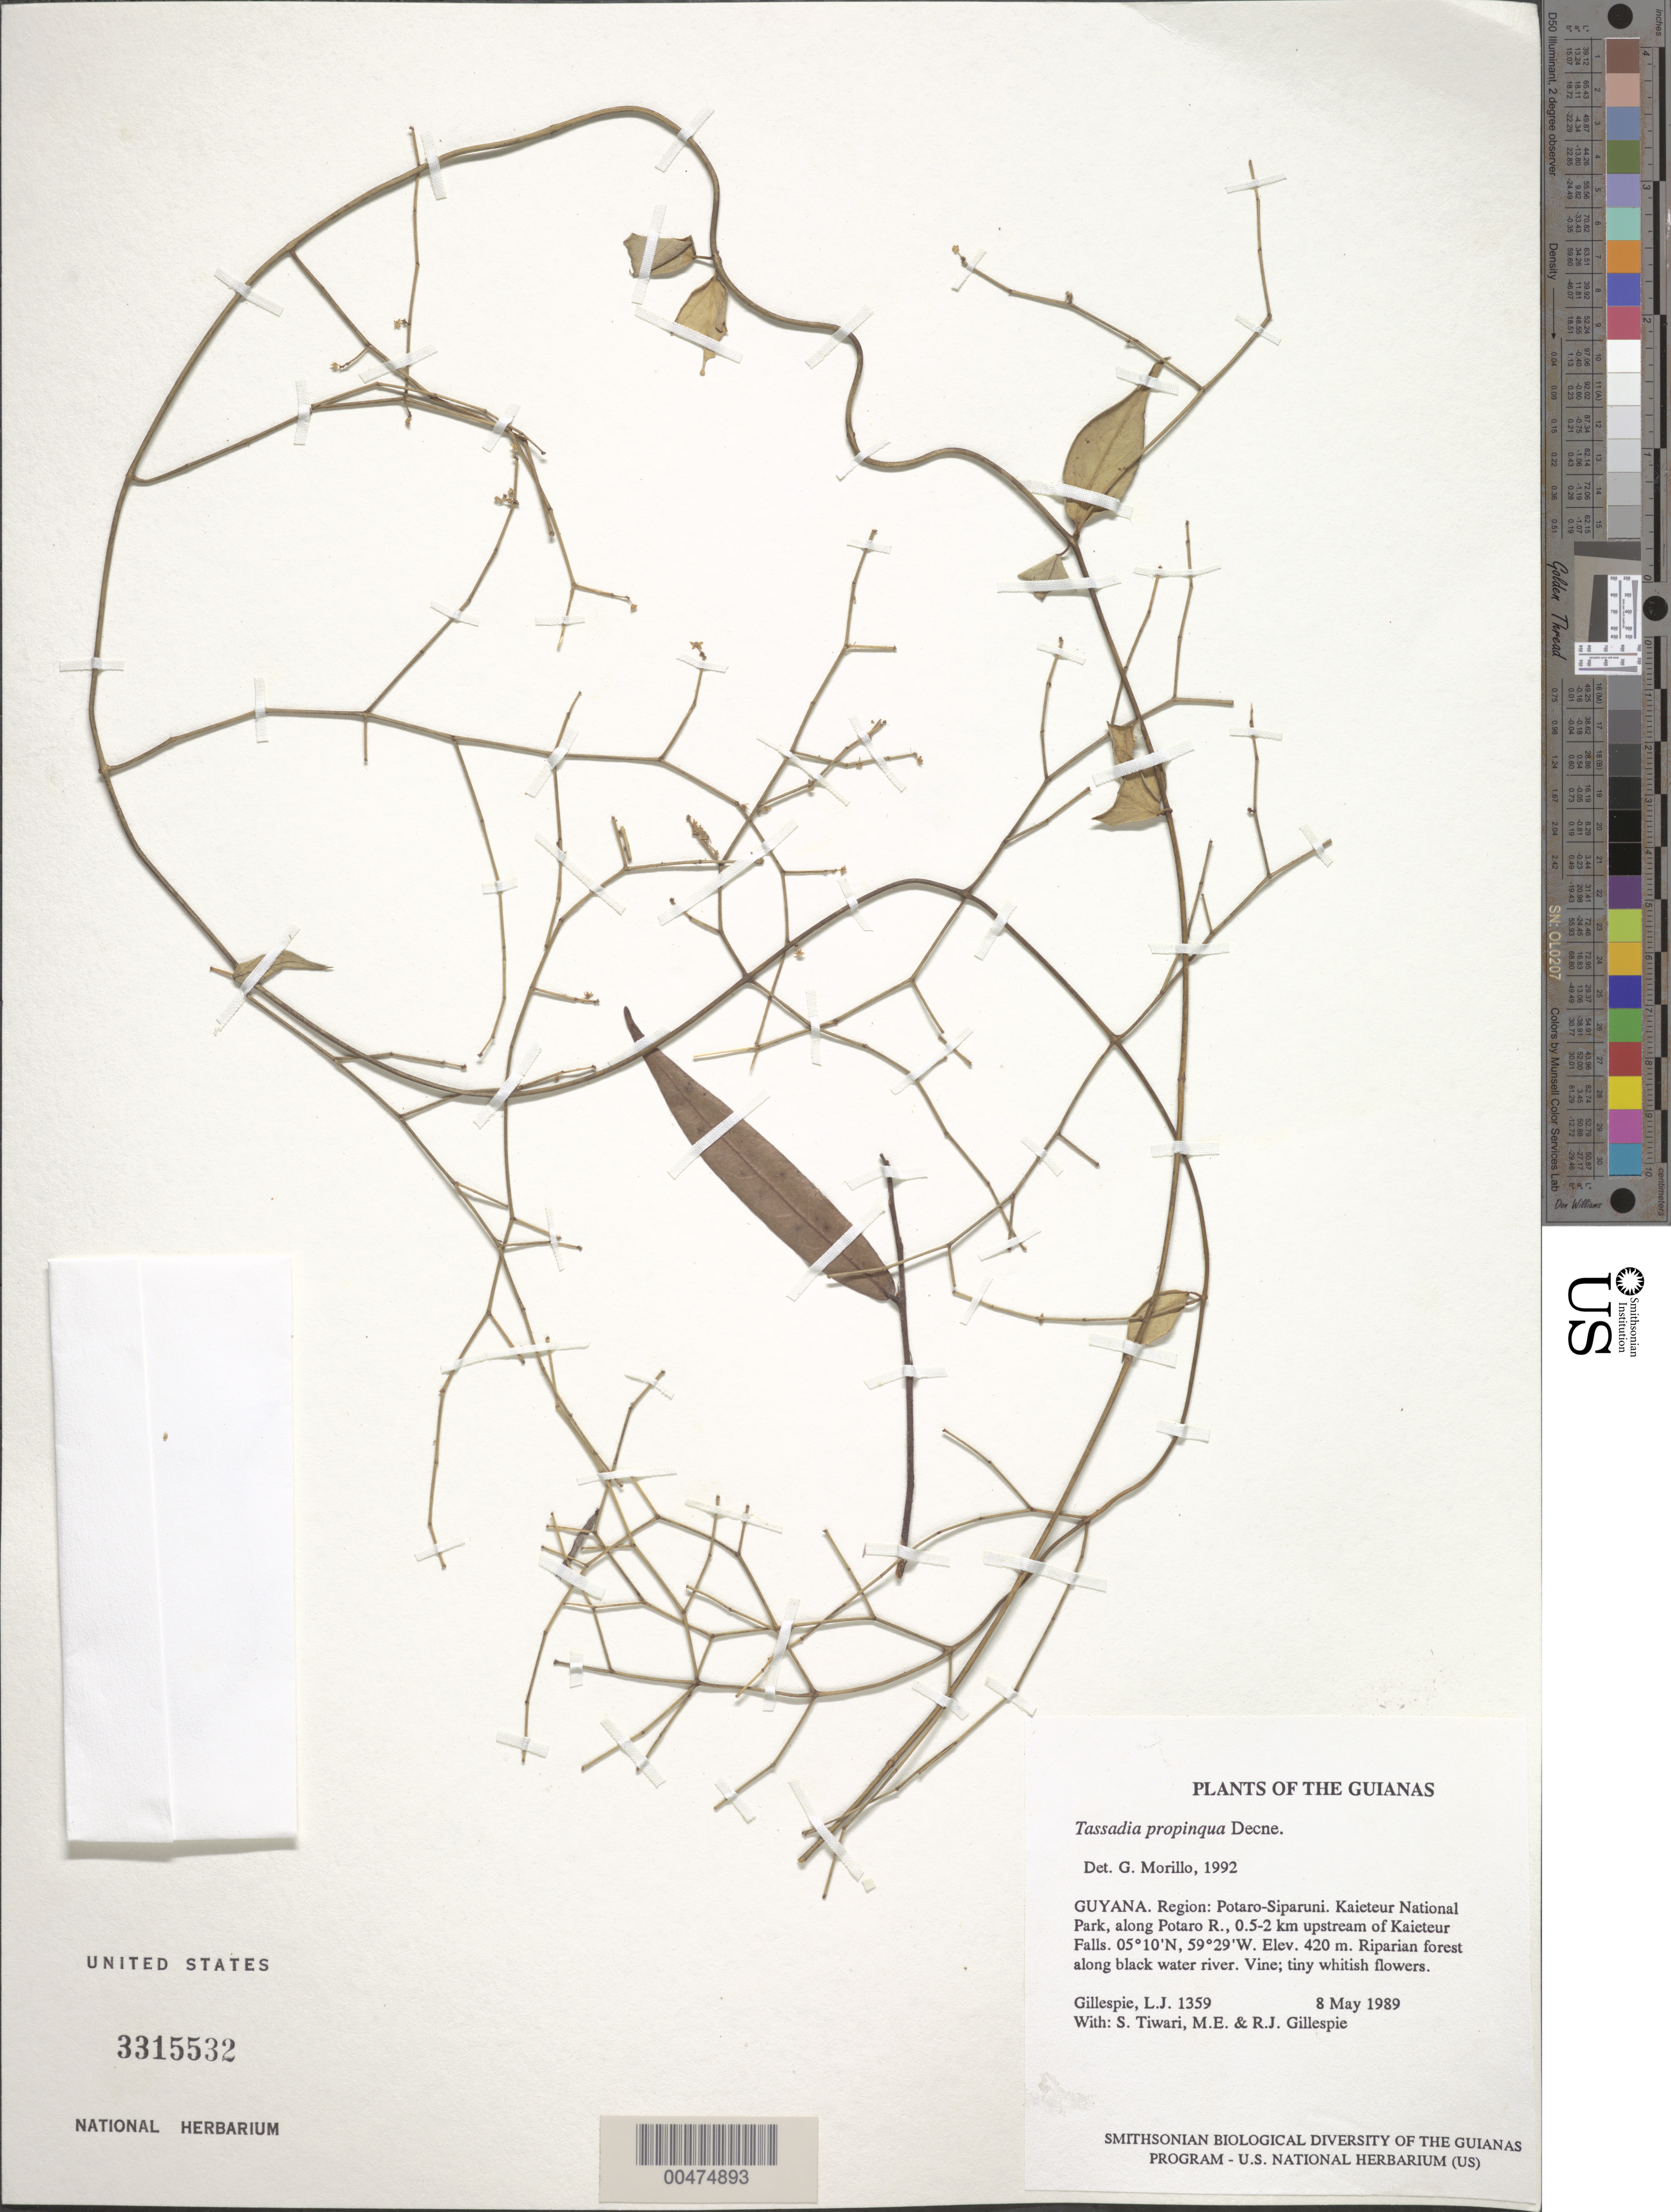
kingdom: Plantae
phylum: Tracheophyta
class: Magnoliopsida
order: Gentianales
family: Apocynaceae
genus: Tassadia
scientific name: Tassadia propinqua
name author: Decne.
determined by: Morillo, G. N.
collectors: L. J. Gillespie, S. Tiwari, M. Gillespie & R. Gillespie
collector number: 1359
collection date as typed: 8 May 1989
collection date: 1989-05-08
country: Guyana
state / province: Potaro-Siparuni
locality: Kaieteur National Park, along Potaro R., 0.5-2 km upstream of Kaieteur Falls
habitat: Riparian forest along black water river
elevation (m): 420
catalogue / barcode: US 3315532